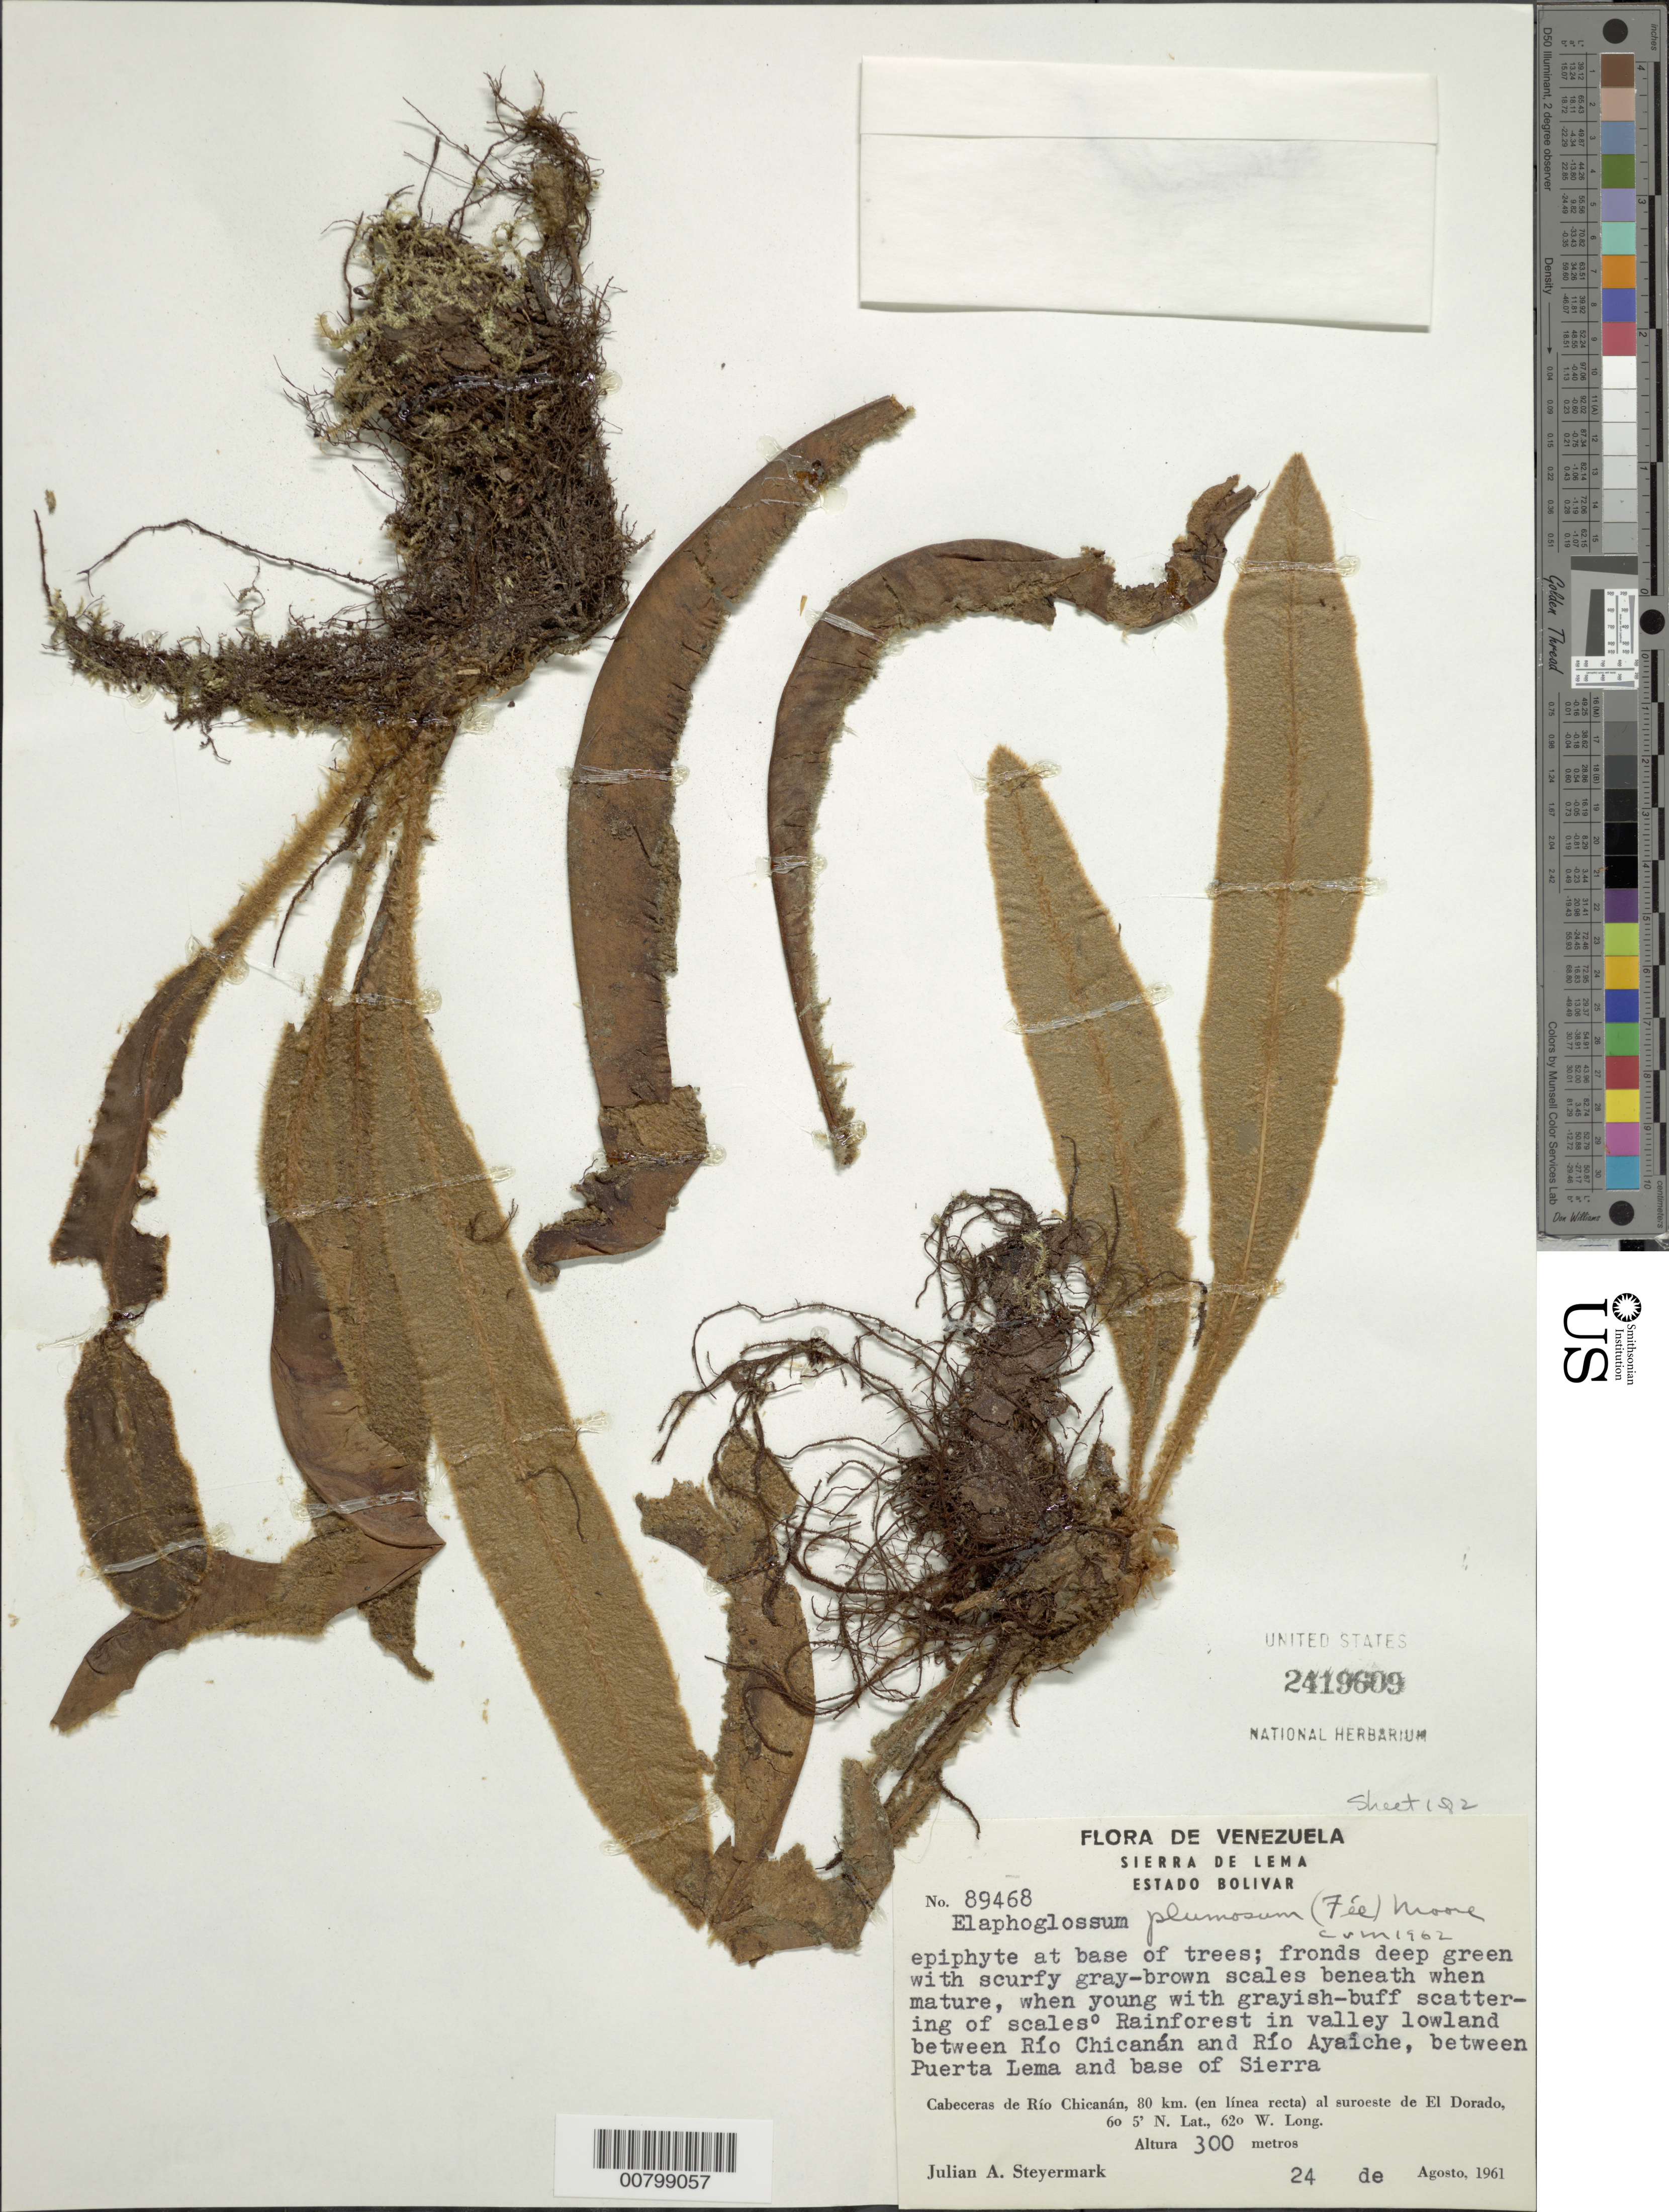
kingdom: Plantae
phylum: Tracheophyta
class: Polypodiopsida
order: Polypodiales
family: Dryopteridaceae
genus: Elaphoglossum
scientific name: Elaphoglossum plumosum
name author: (Fée) T. Moore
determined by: Morton, C. V.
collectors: J. Steyermark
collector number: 89468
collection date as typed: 24-Aug-61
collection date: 1961-08-24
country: Venezuela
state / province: Bolívar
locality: Sierra de Lema, Cabaceras de Río Chicanan, 80 km in straight line to SW of El Dorado, between Río Chicanan and Río Ayaiche, between Puerta Lema and base of Sierra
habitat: Rainforest in valley lowland between rivers; at base of trees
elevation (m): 300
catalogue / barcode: US 2419609